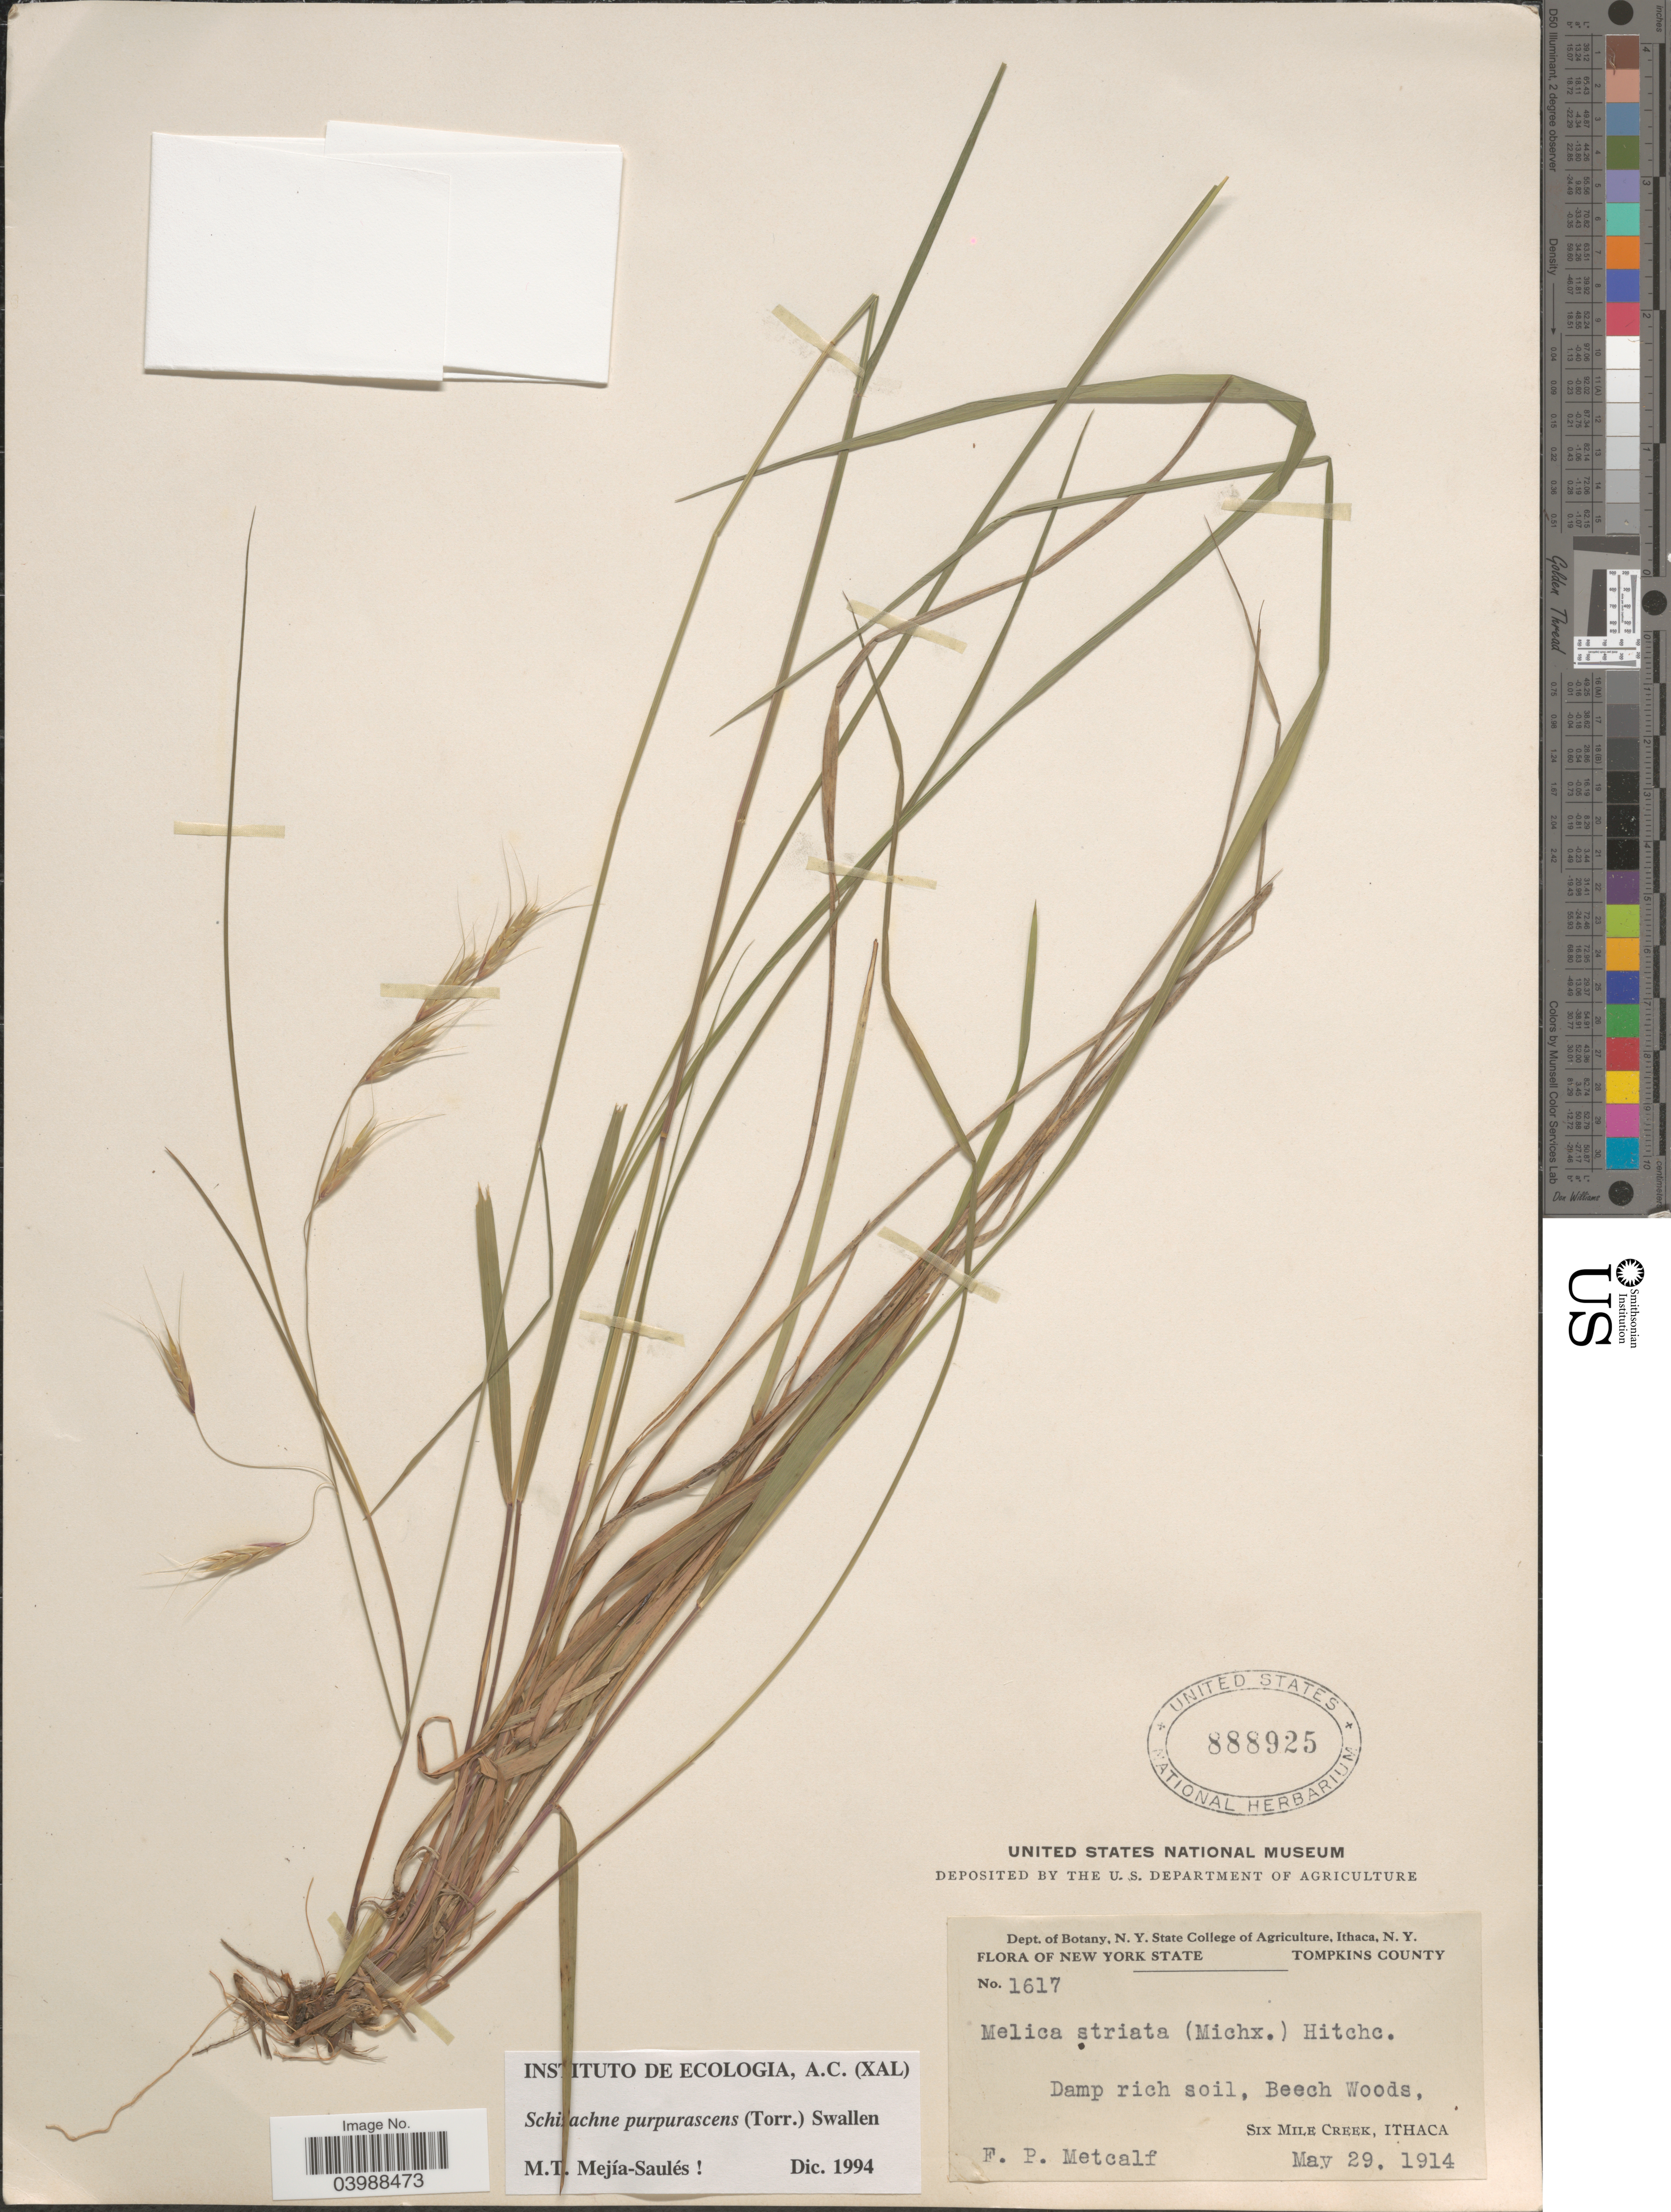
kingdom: Plantae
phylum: Tracheophyta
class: Liliopsida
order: Poales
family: Poaceae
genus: Schizachne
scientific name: Schizachne purpurascens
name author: (Torr.) Swallen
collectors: F. Metcalf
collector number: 1617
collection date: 1914-05-29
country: United States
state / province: New York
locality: Tompkins State. Beech Woods, Six Mile Creek, Ithaca.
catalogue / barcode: US 888925